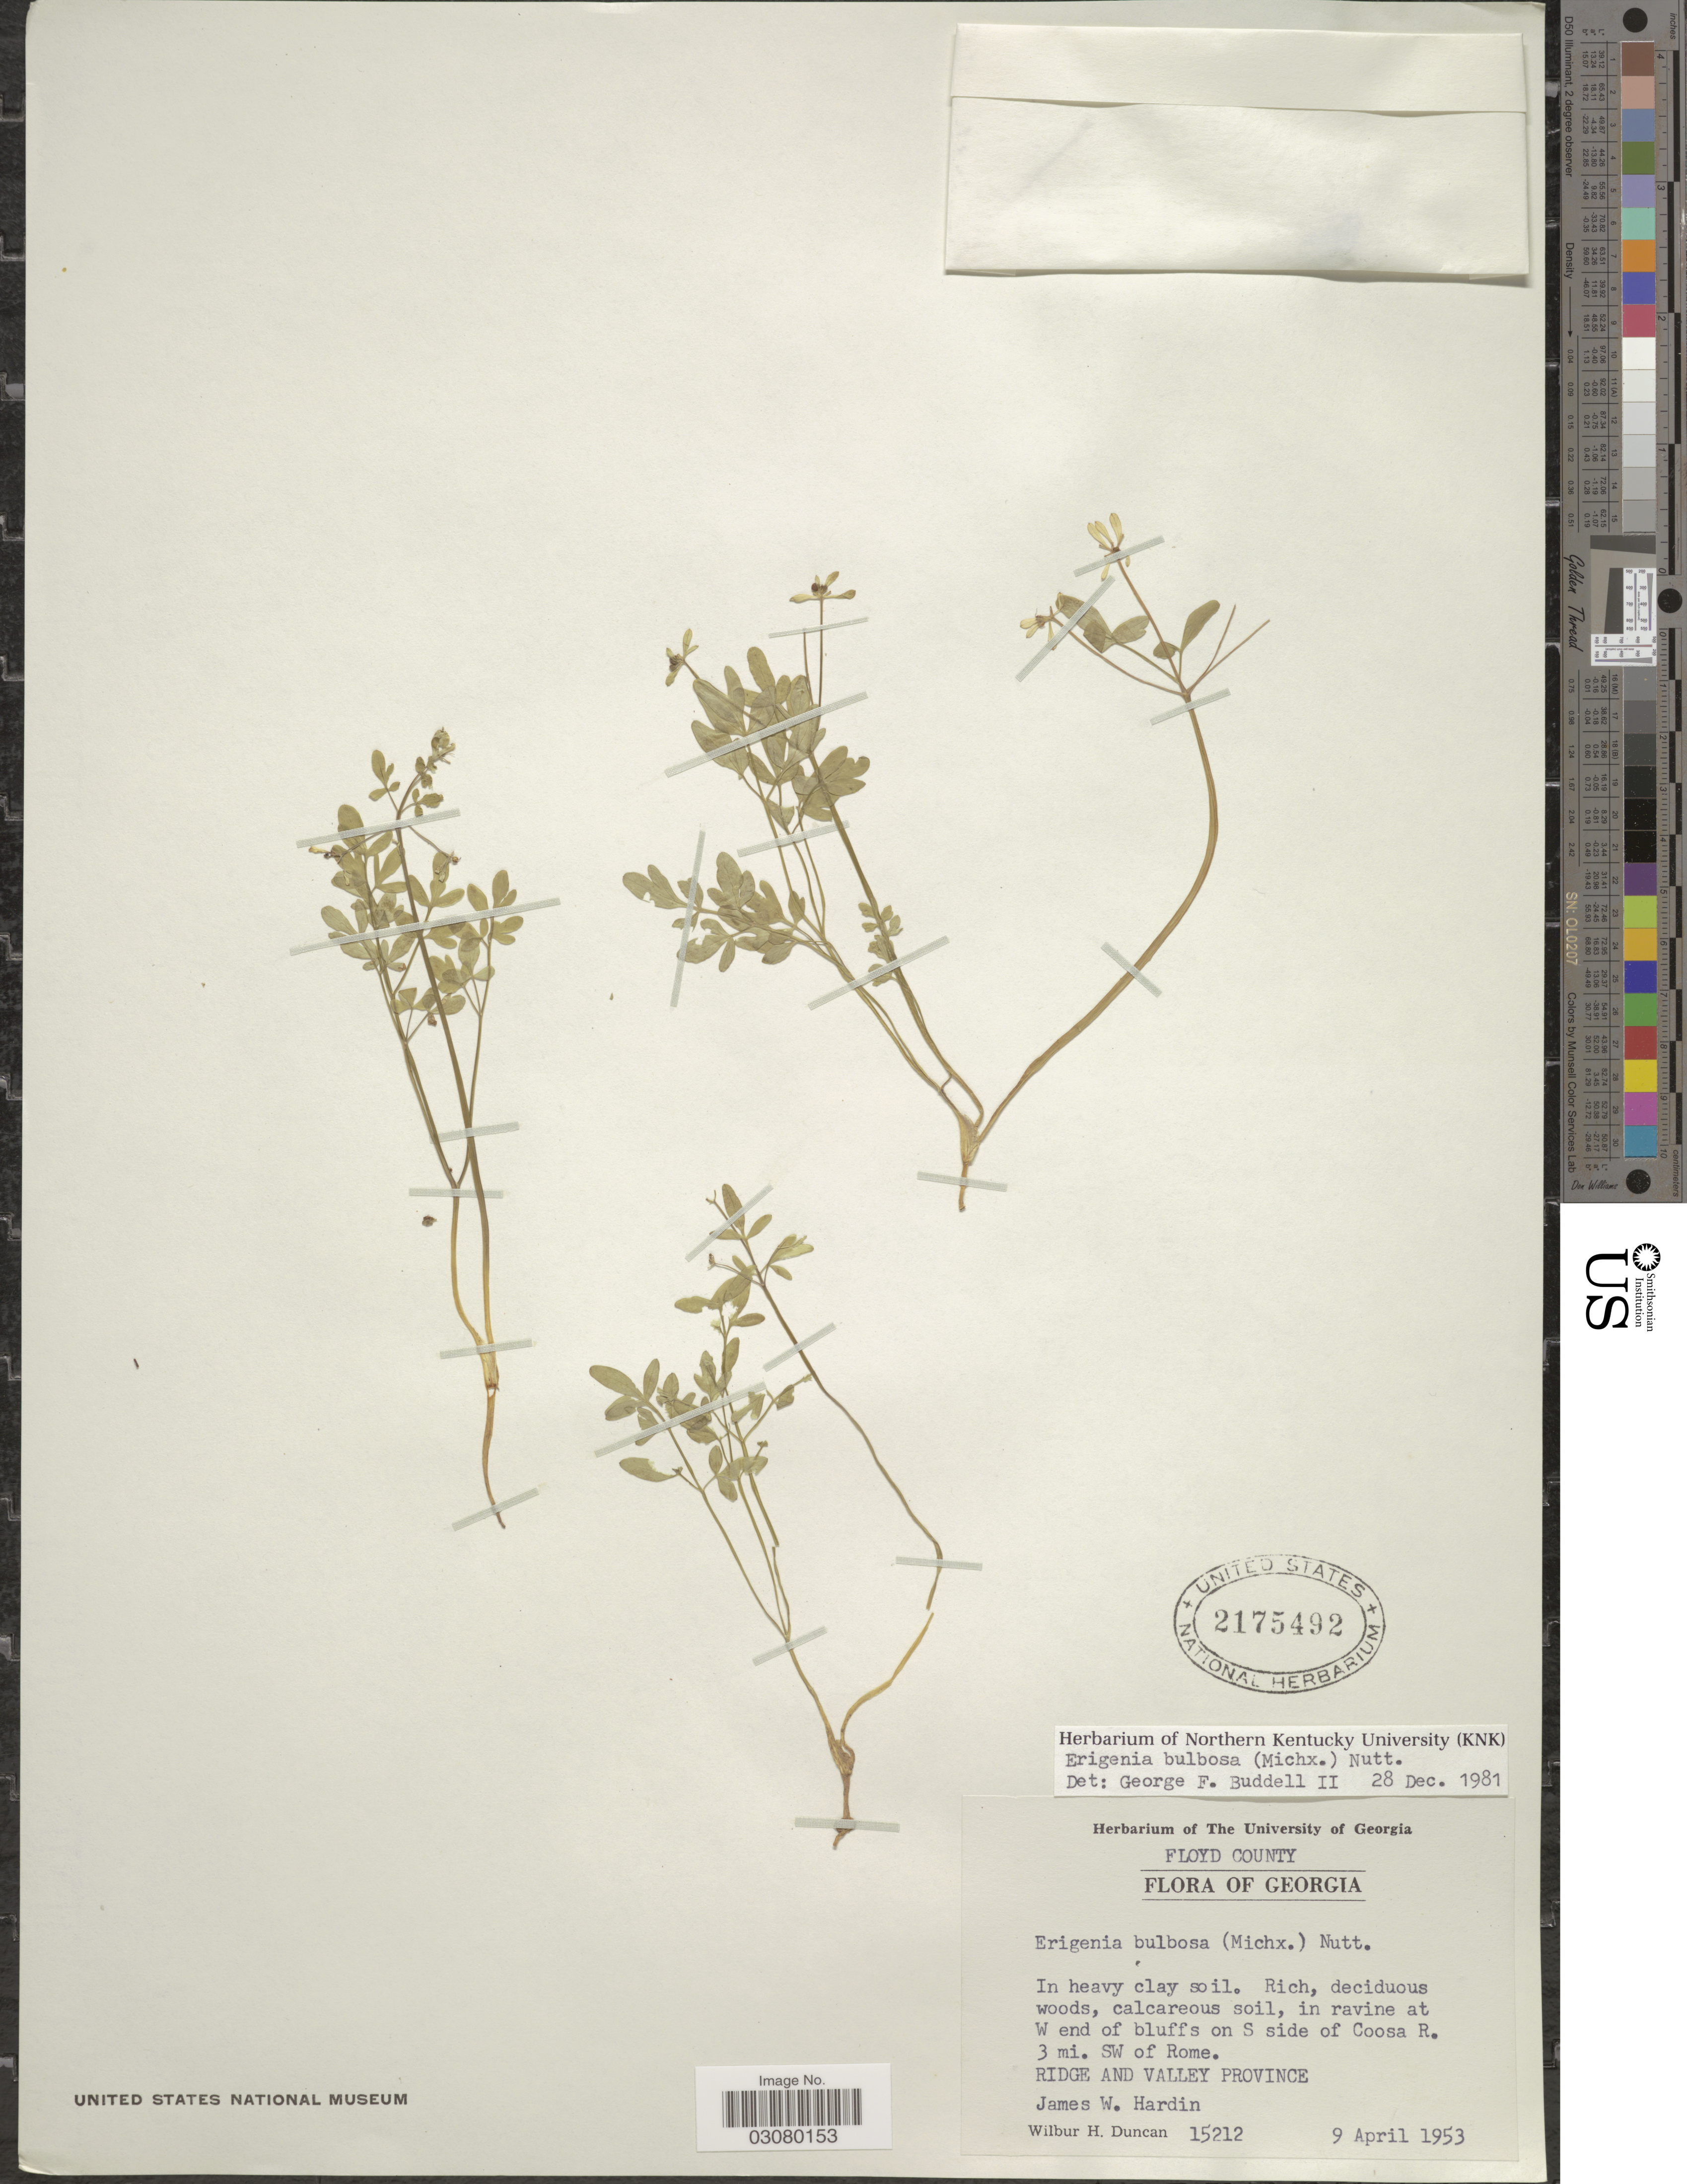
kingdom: Plantae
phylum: Tracheophyta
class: Magnoliopsida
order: Apiales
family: Apiaceae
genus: Erigenia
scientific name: Erigenia bulbosa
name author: (Michx.) Nutt.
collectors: J. W. Hardin & W. H. Duncan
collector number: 15212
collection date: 1953-04-09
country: United States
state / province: Georgia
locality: Floyd County. In ravine at W end of bluffs on S side of Coosa R. 3 mi. SW of Rome. Ridge and Valley Province.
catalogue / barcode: US 2175492